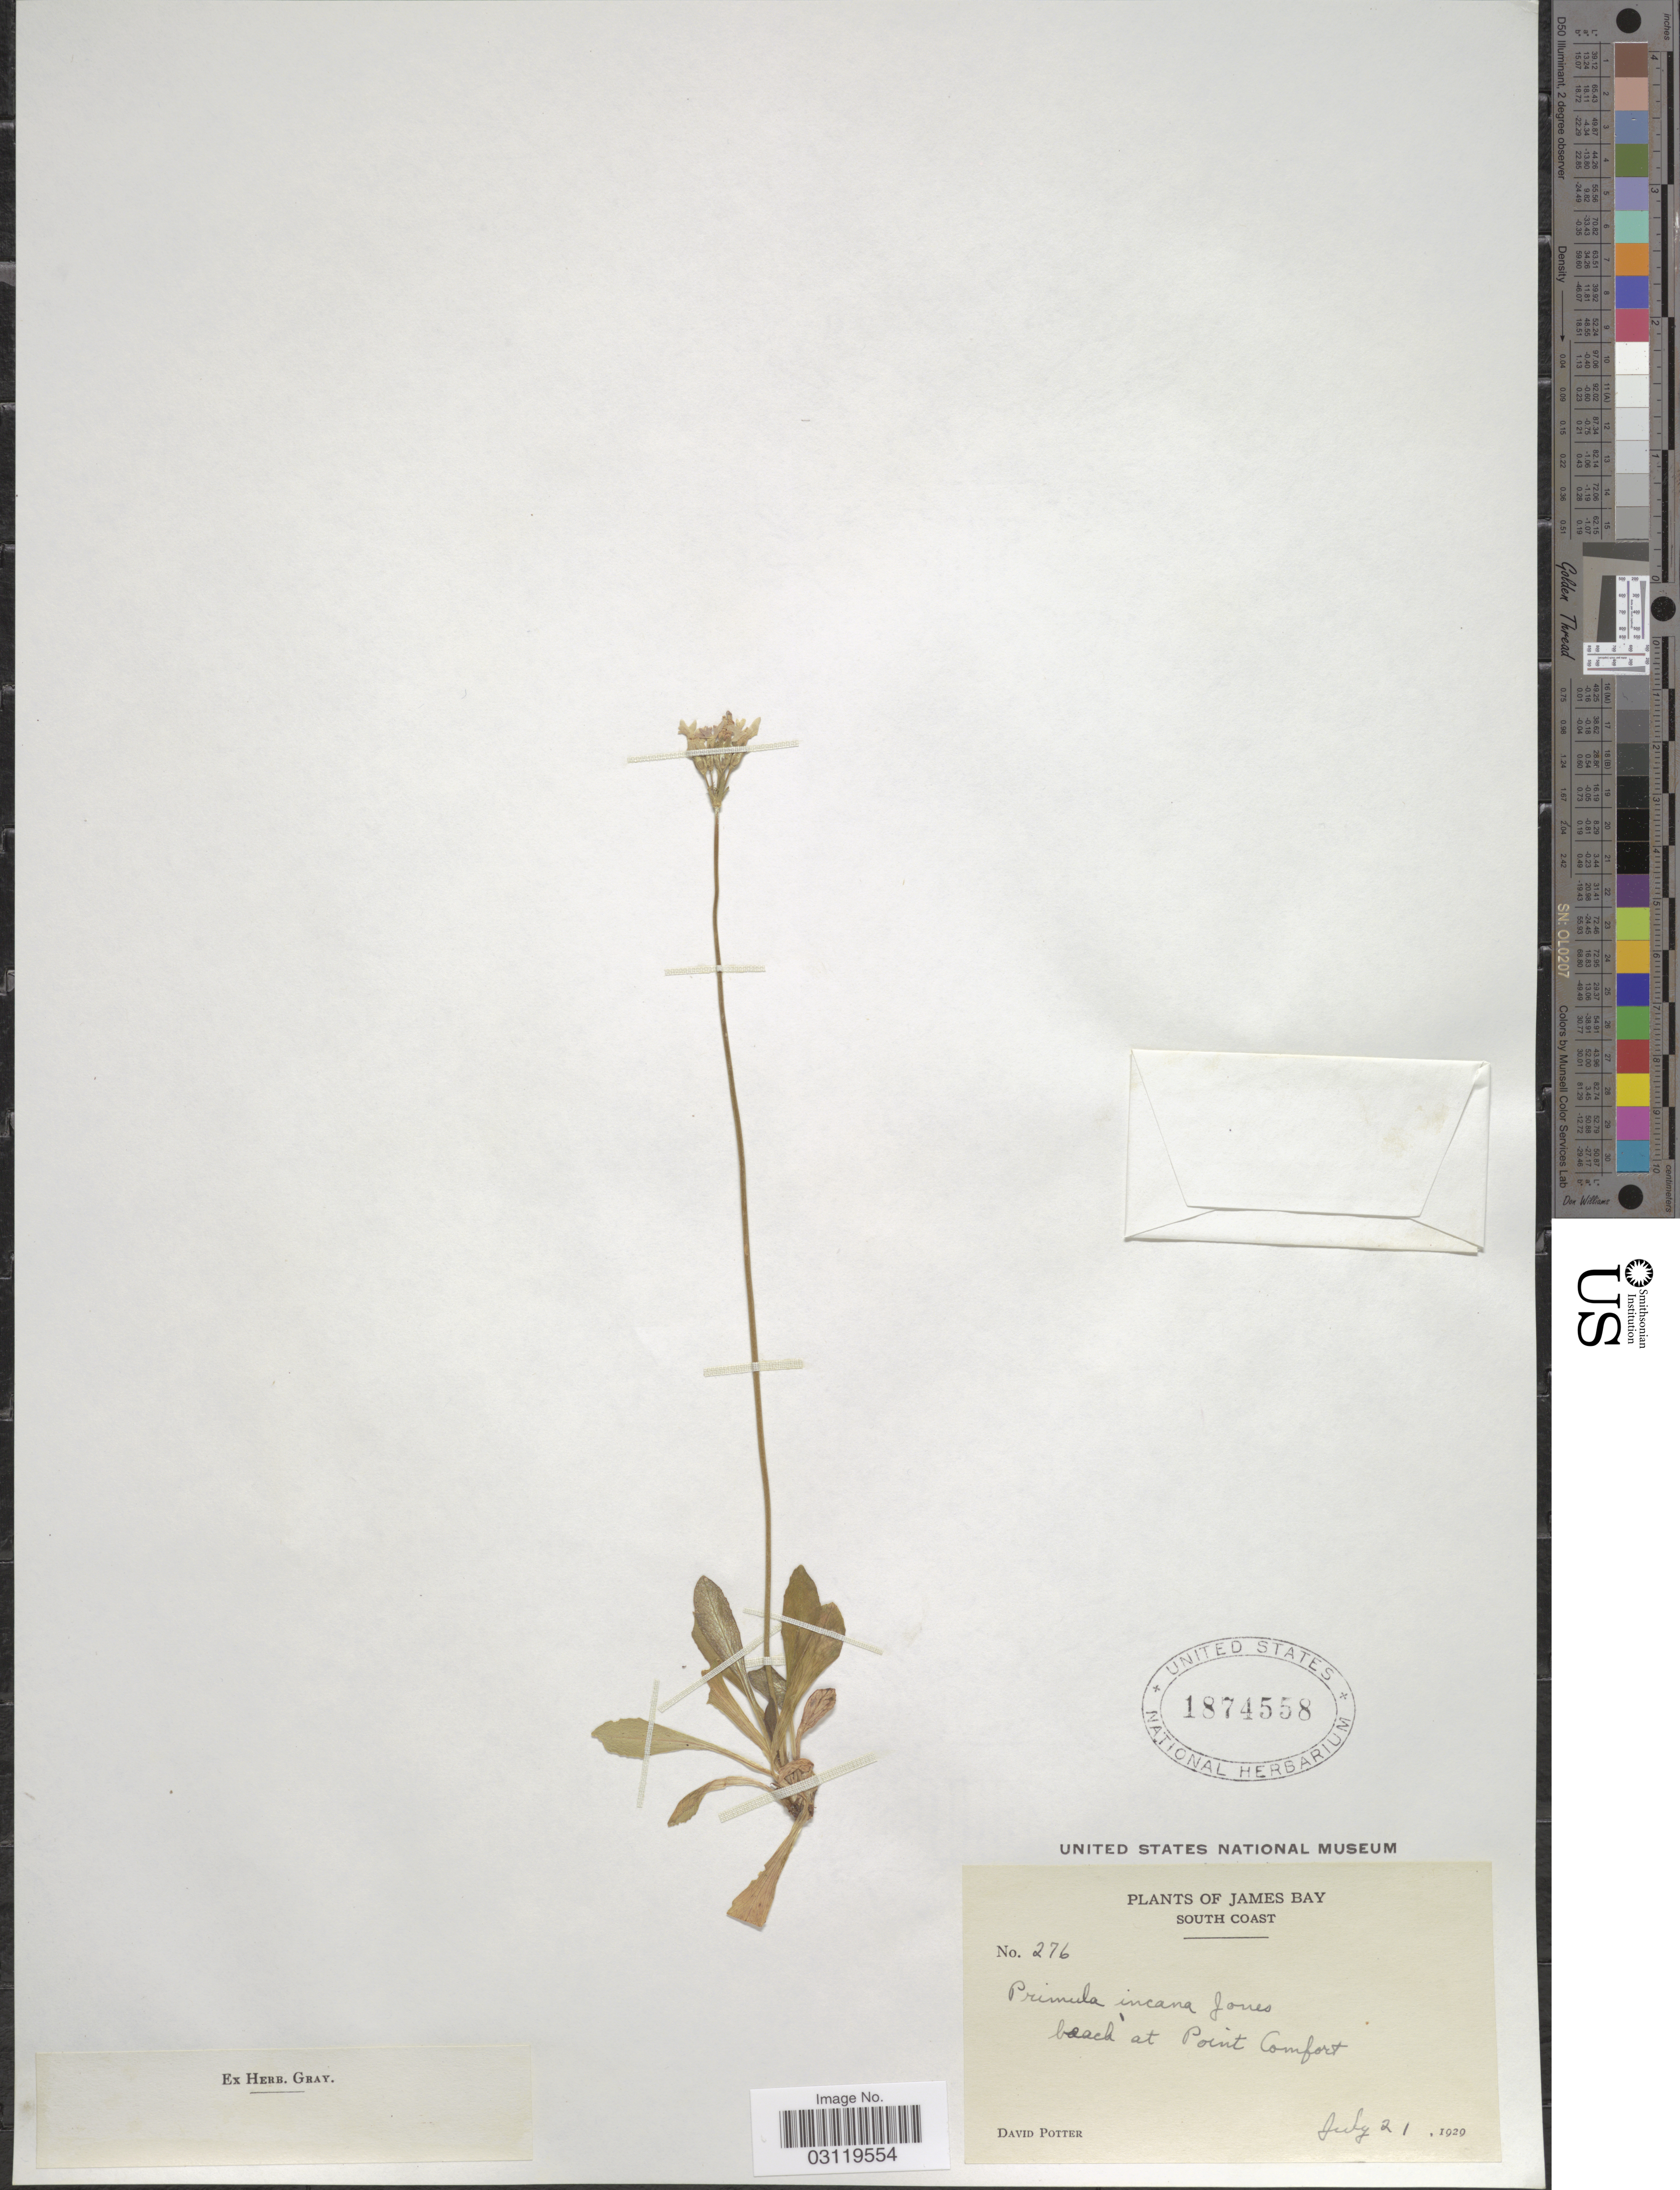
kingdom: Plantae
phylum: Tracheophyta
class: Magnoliopsida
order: Ericales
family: Primulaceae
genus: Primula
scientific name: Primula incana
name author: M.E. Jones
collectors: D. Potter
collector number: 276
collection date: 1929-07-21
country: Canada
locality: James Bay, South Coast, beach at Point Comfort.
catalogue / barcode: US 1874558